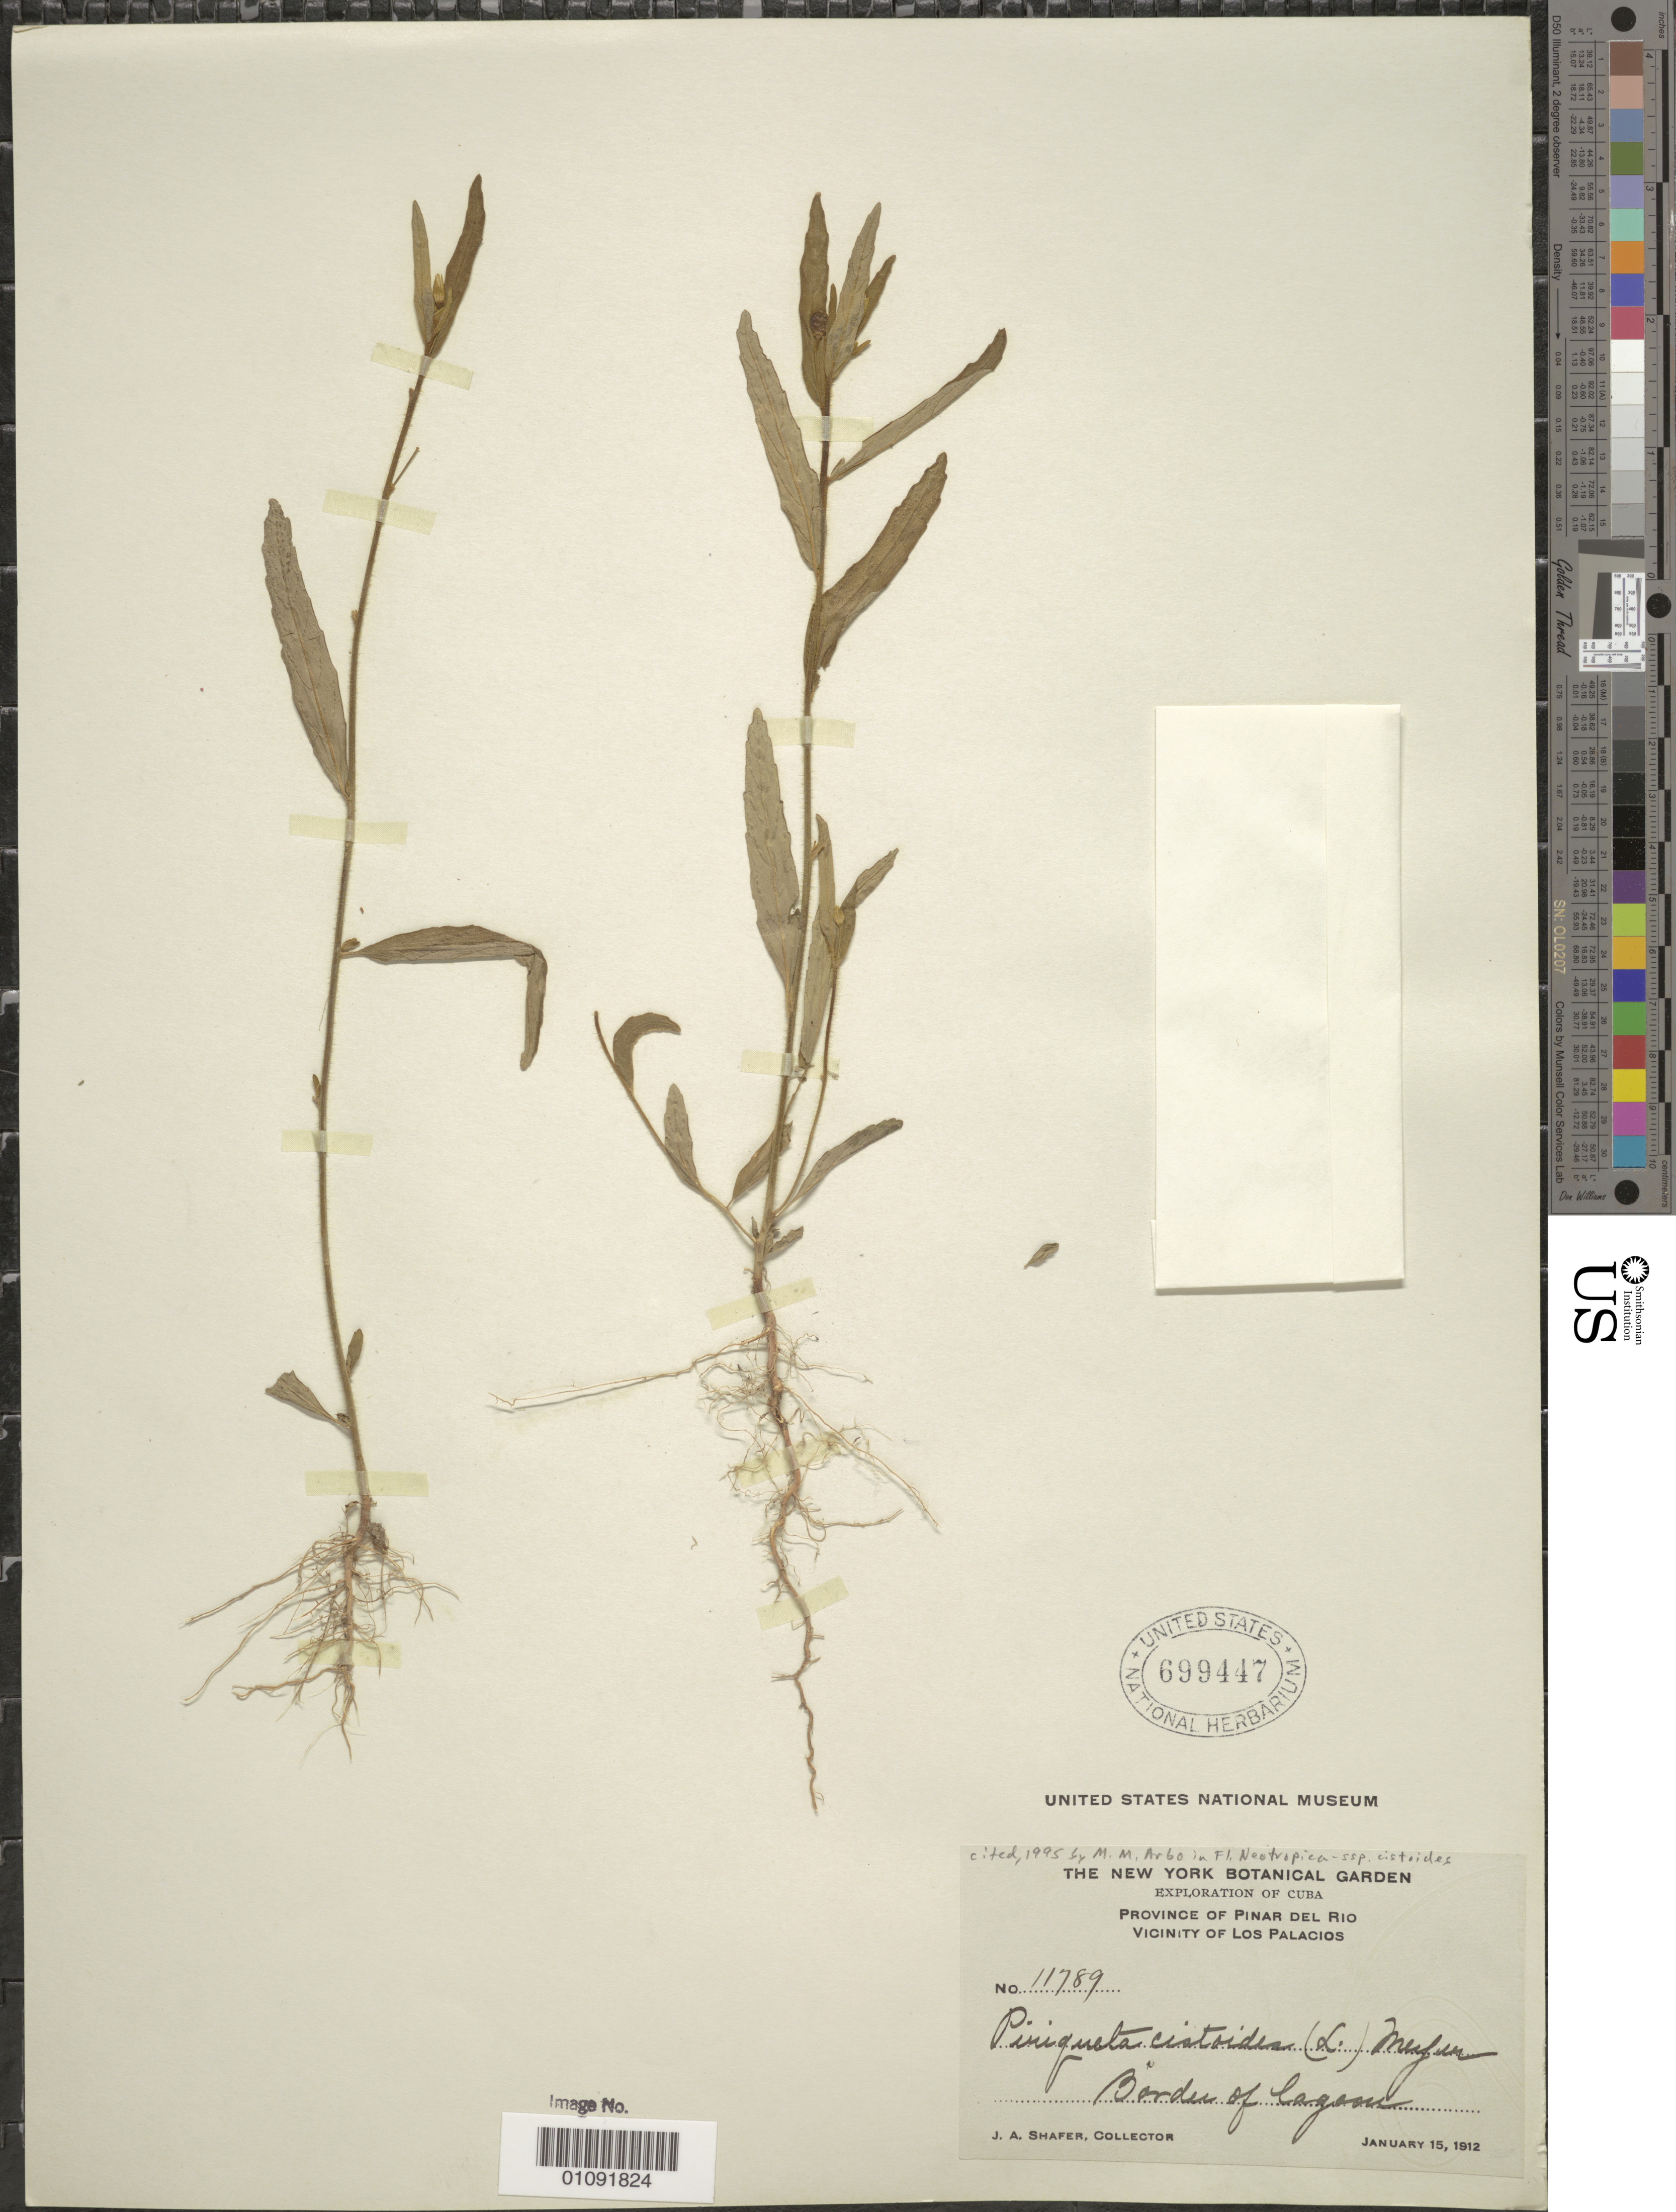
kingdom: Plantae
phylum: Tracheophyta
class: Magnoliopsida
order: Malpighiales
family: Turneraceae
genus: Piriqueta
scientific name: Piriqueta cistoides subsp. cistoides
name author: (L.) Griseb.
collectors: J. A. Shafer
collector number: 11789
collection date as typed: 15 Jan 1912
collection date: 1912-01-15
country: Cuba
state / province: Pinar del Rio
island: Cuba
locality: Pinar del Rio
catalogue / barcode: US 699447